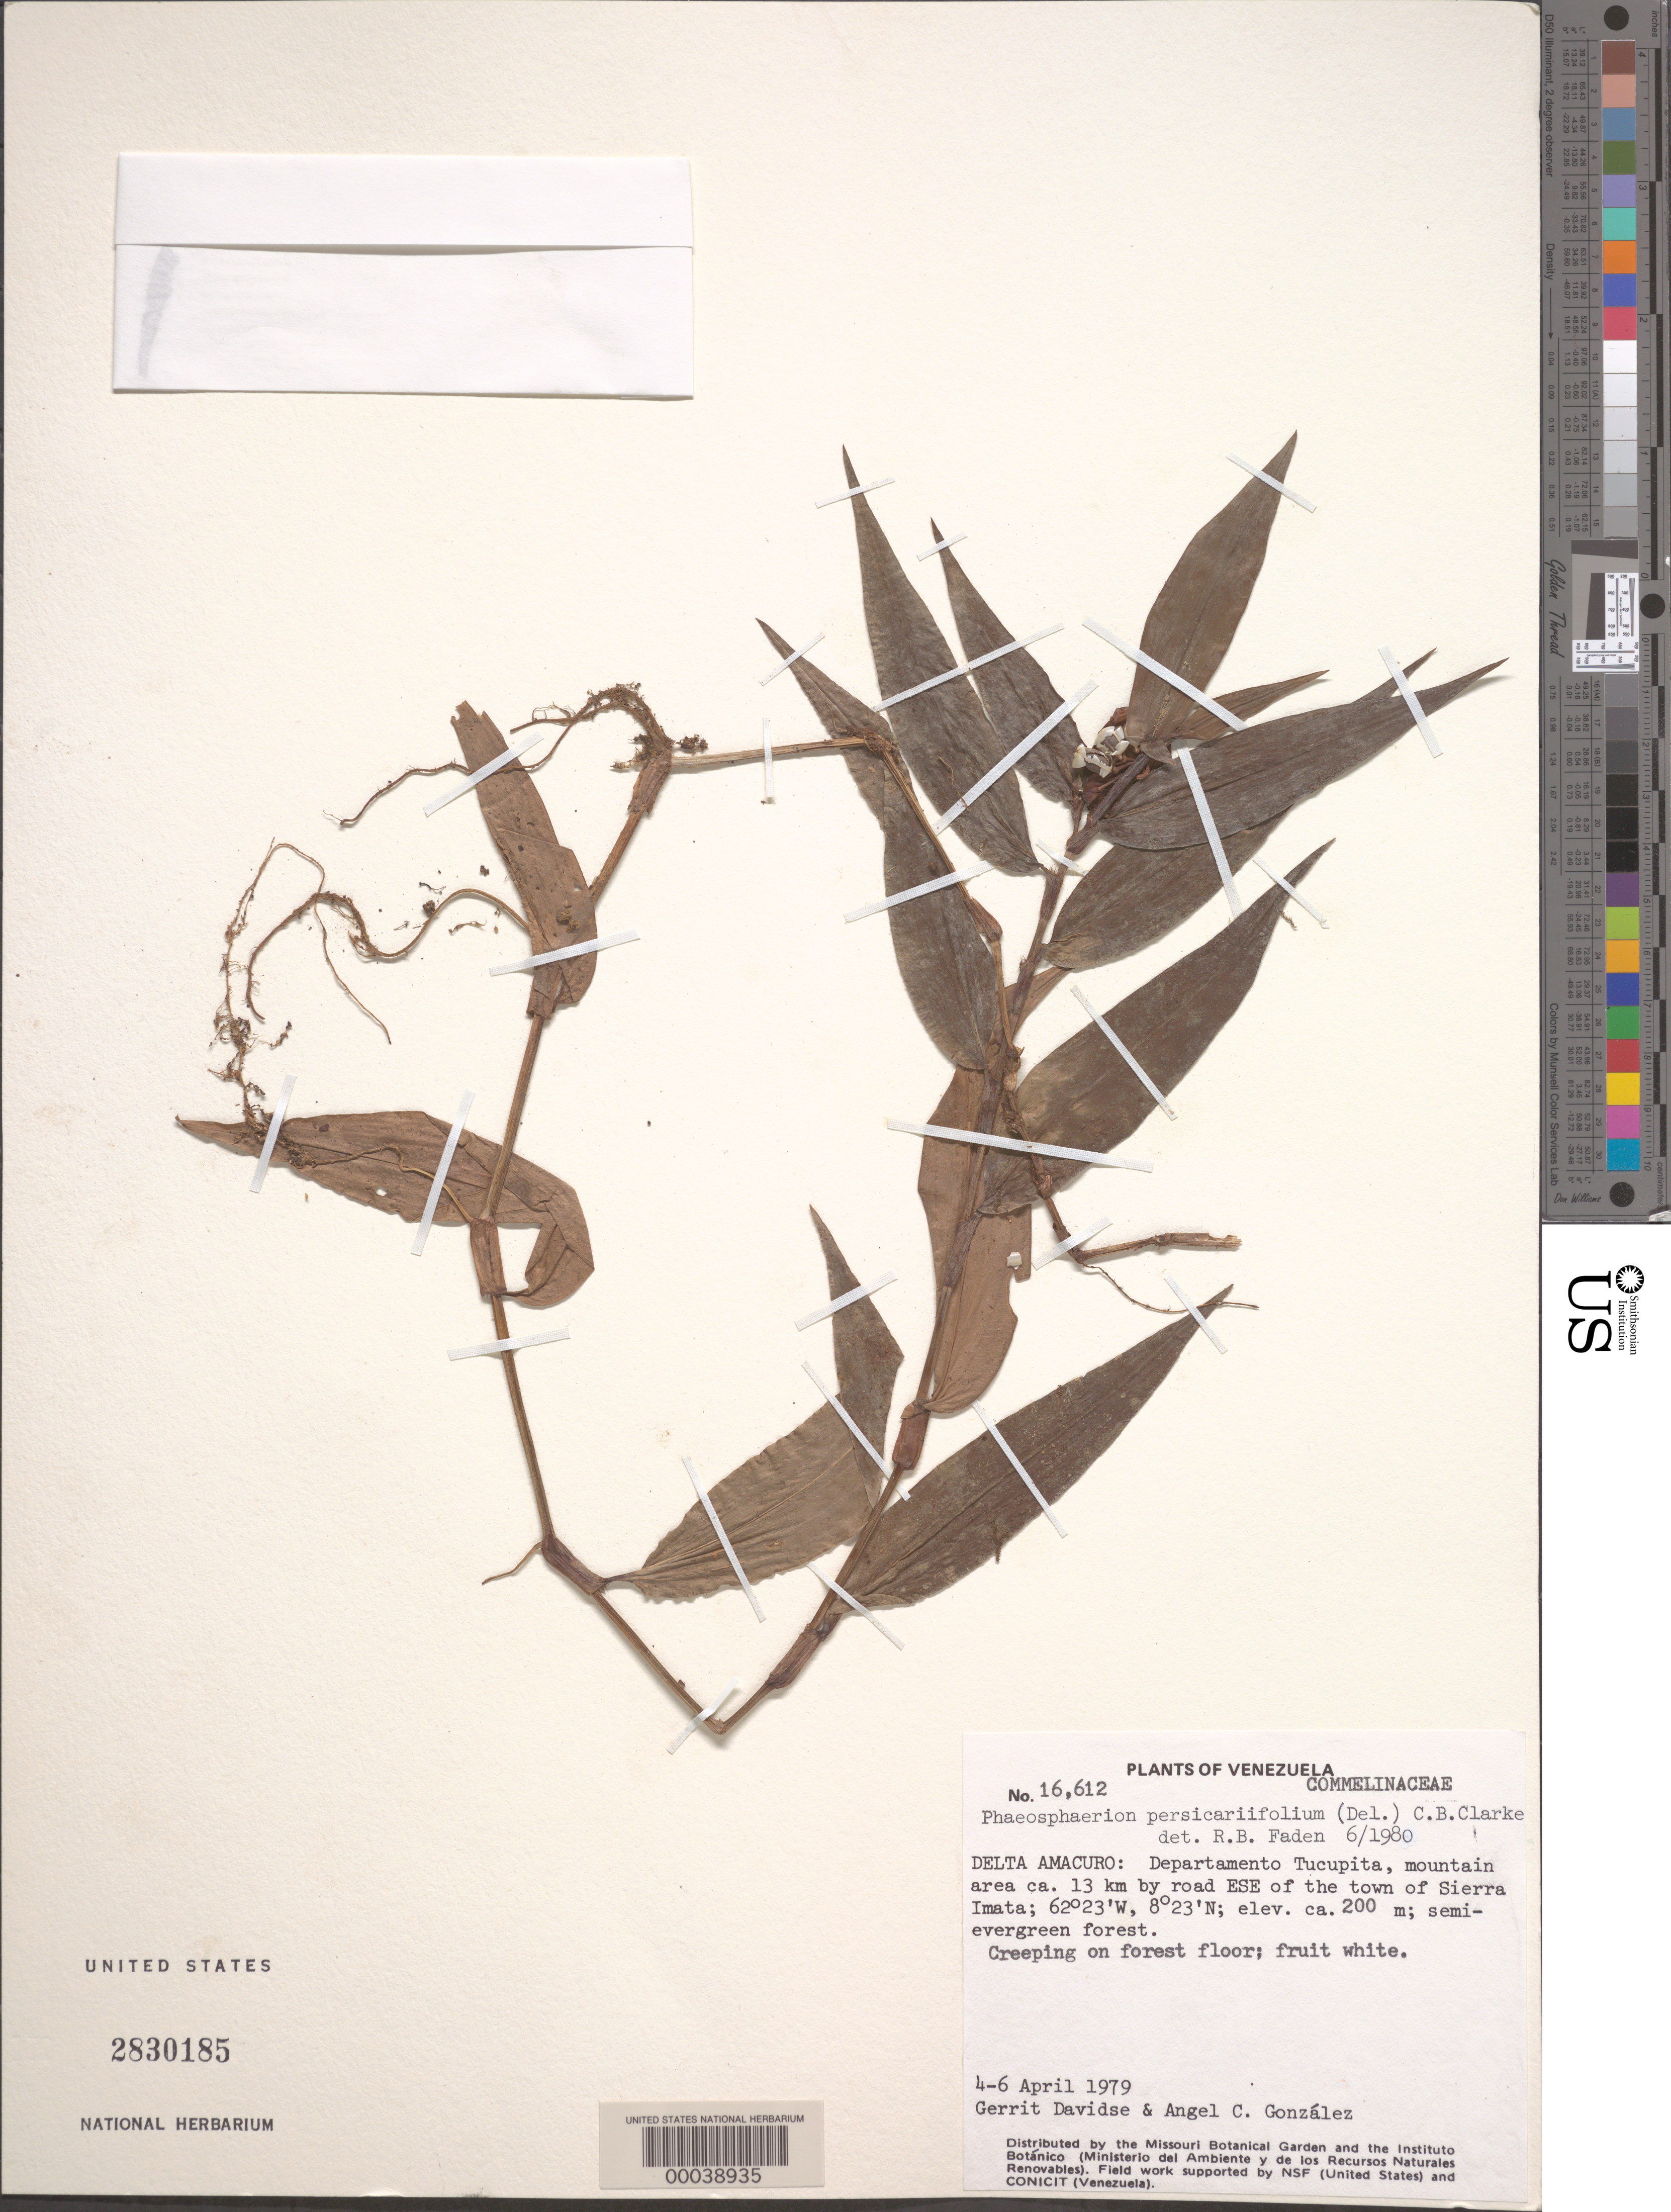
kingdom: Plantae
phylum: Tracheophyta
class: Liliopsida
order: Commelinales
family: Commelinaceae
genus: Commelina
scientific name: Commelina rufipes var. glabrata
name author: (D.R. Hunt) Faden & D.R. Hunt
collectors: G. Davidse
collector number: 16612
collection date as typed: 04 Apr 1979 to 06 Apr 1979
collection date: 1979-04-04/1979-04-06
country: Venezuela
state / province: Delta Amacuro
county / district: Tucupita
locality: Mountain area ca 13 km by road ese of the town of sierra imata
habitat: Semi-evergreen forest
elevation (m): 200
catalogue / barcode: US 2830185